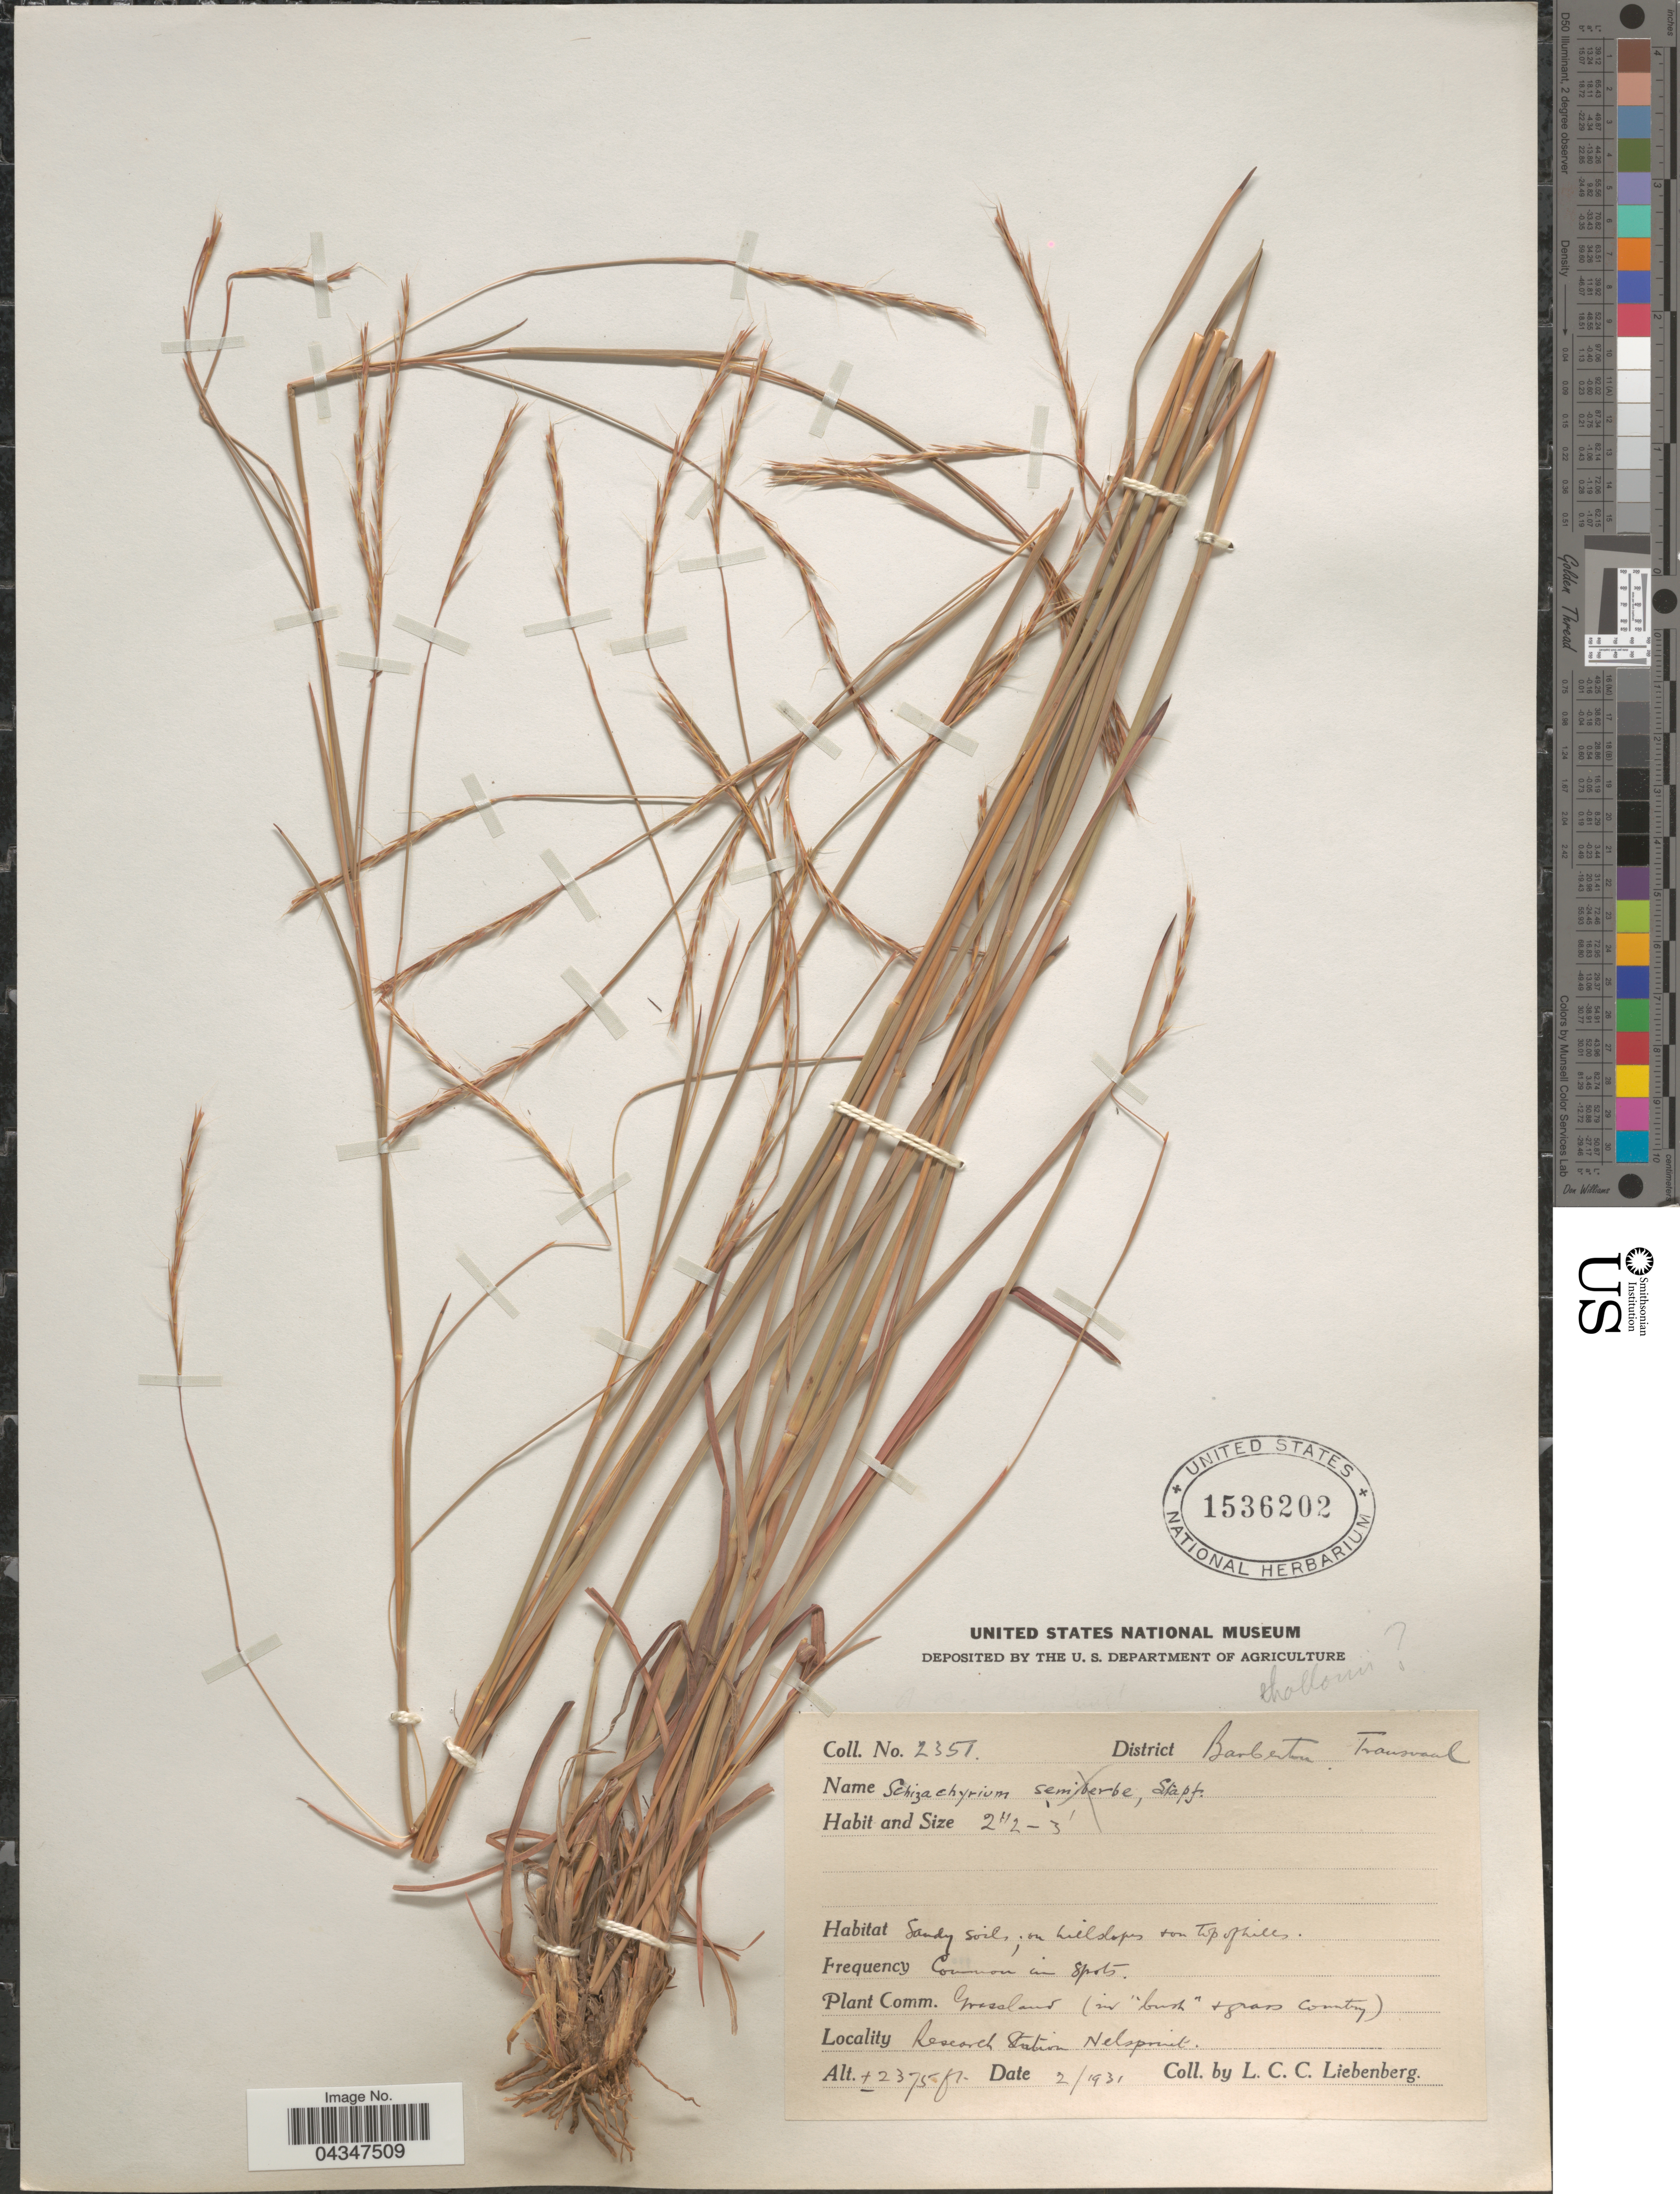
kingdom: Plantae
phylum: Tracheophyta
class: Liliopsida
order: Poales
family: Poaceae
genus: Andropogon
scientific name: Andropogon sp.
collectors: L. Liebenberg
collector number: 2351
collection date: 1931-02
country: South Africa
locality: District Barberton, Transvaal. Research Station Nelspoint.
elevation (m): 724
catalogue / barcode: US 1536202